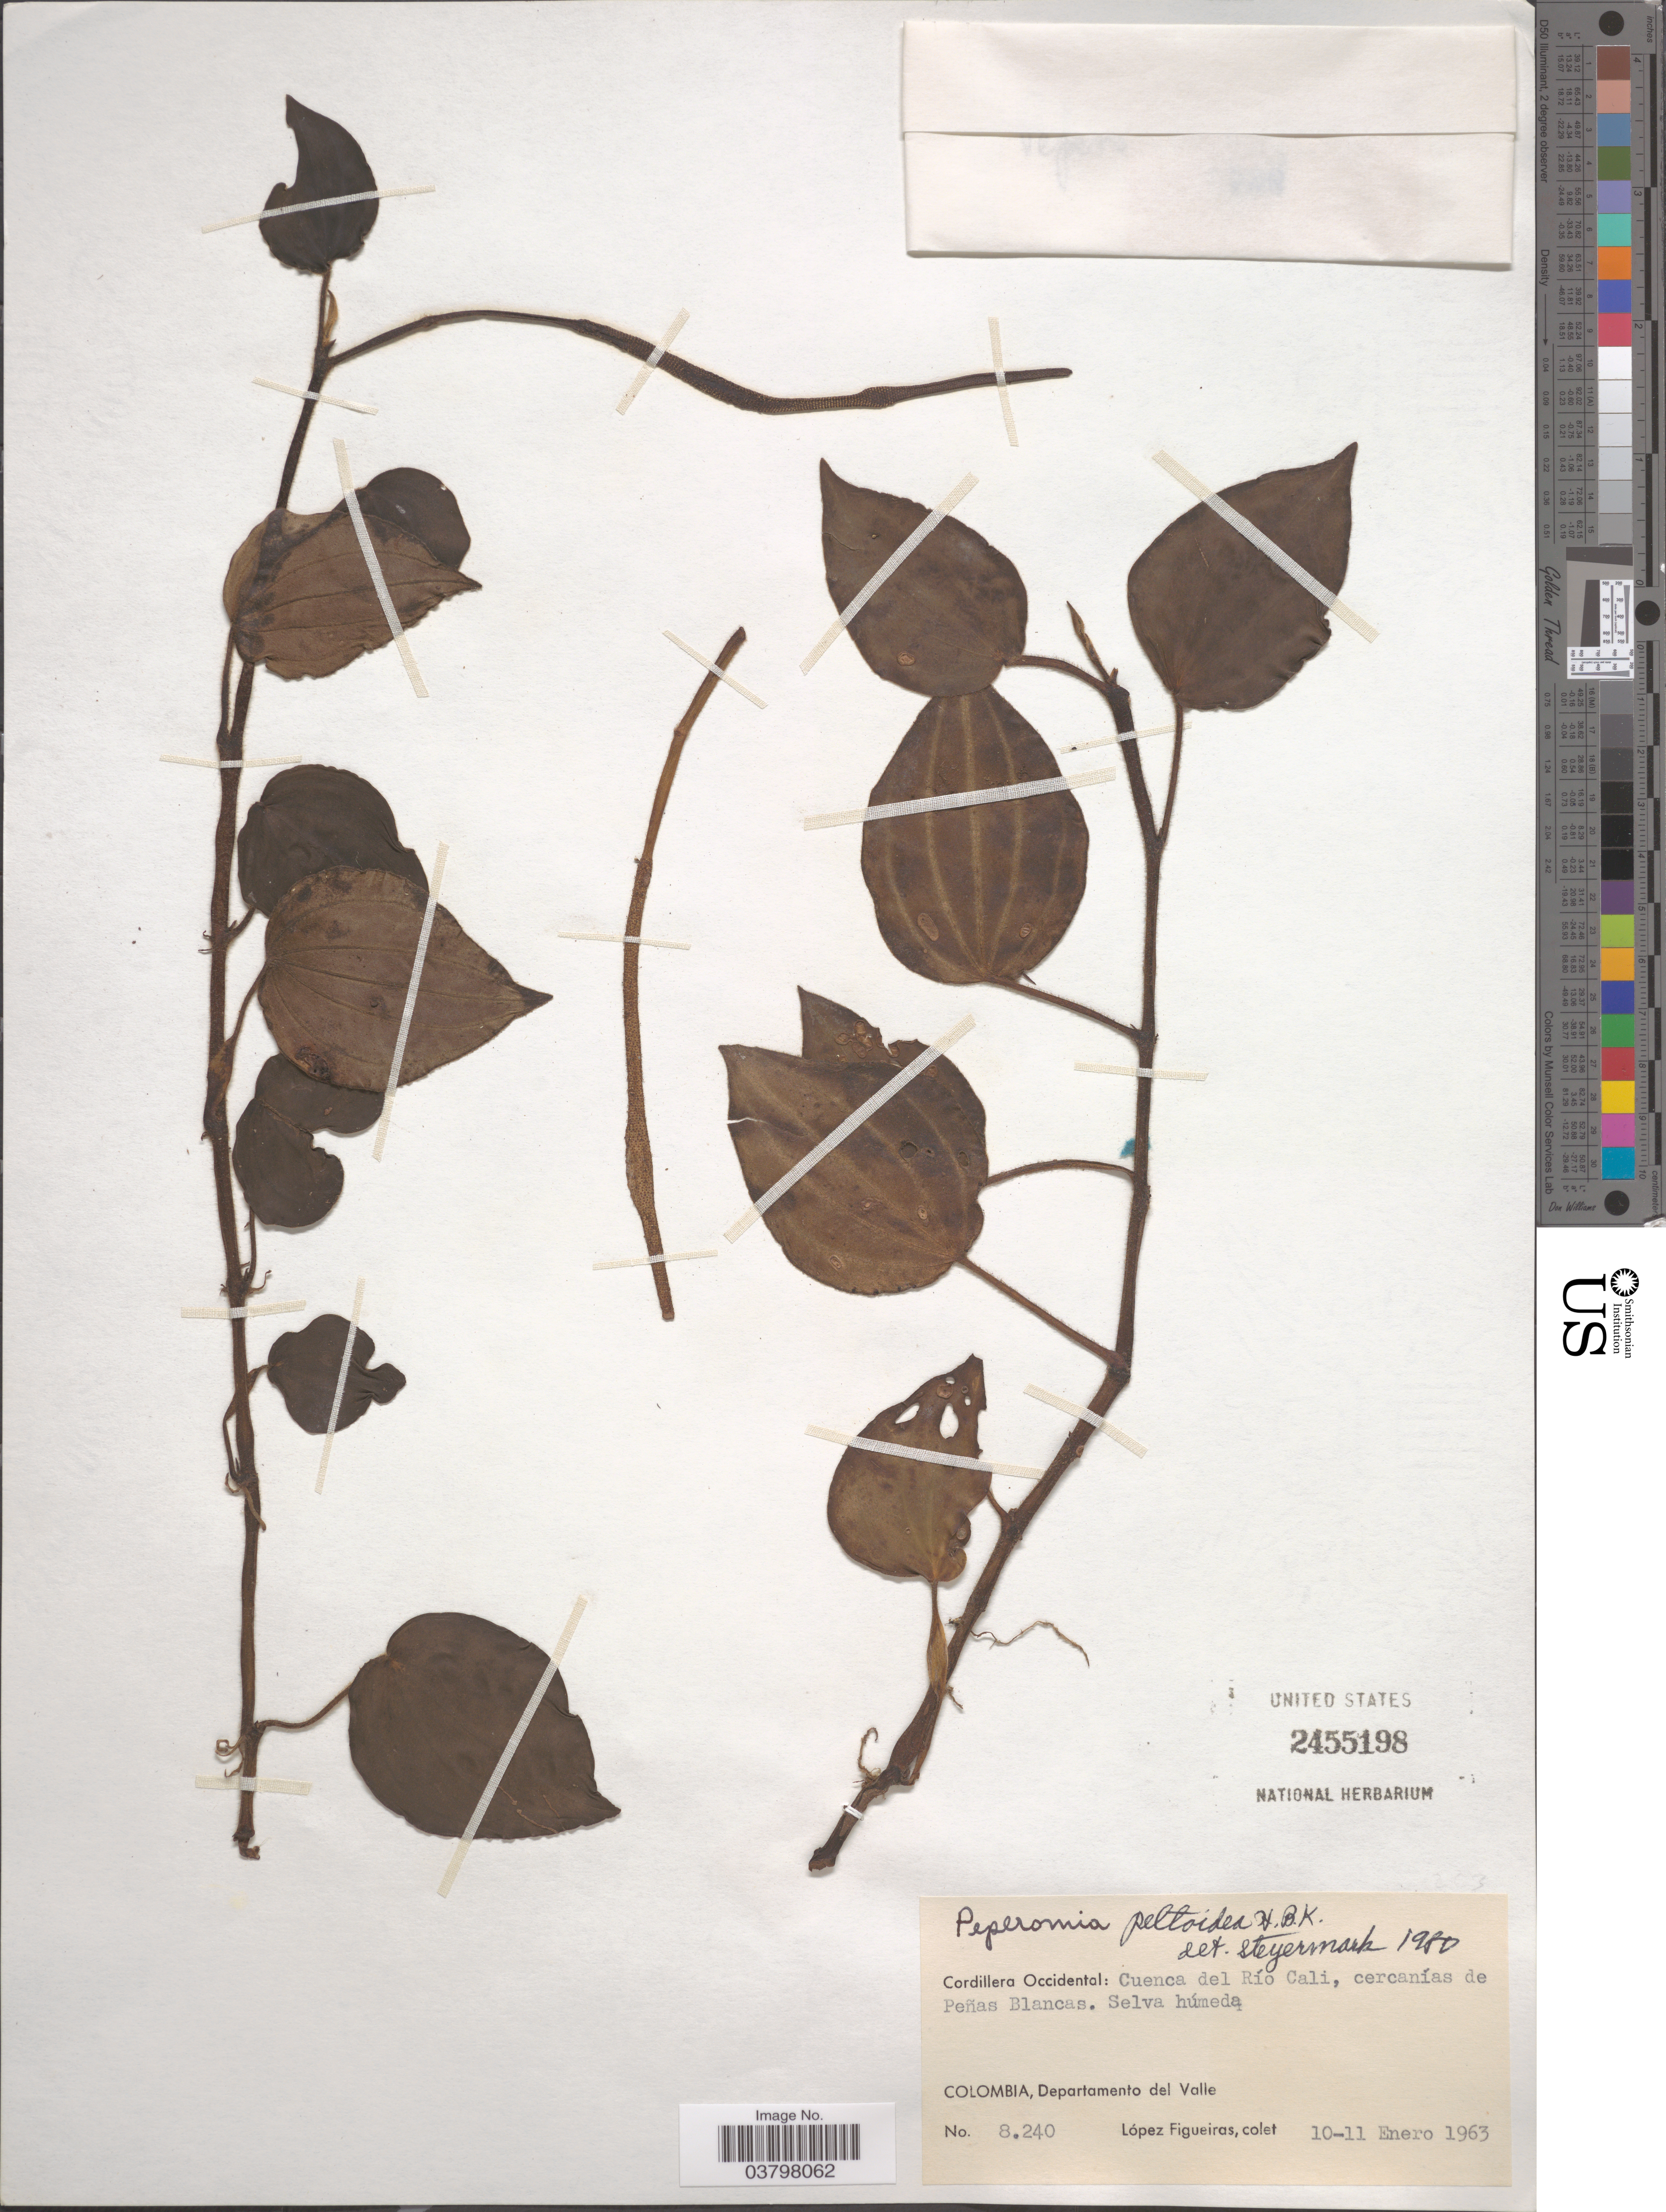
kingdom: Plantae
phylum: Tracheophyta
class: Magnoliopsida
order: Piperales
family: Piperaceae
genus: Peperomia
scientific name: Peperomia peltoidea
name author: Kunth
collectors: M. López Figueiras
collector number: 8240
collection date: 1963-01-10/1963-01-11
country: Colombia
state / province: Valle del Cauca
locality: Cordillera Occidental: Cuenca del Río Cali, cercanías de Peñas Blancas. Departamento del Valle.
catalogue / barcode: US 2455198